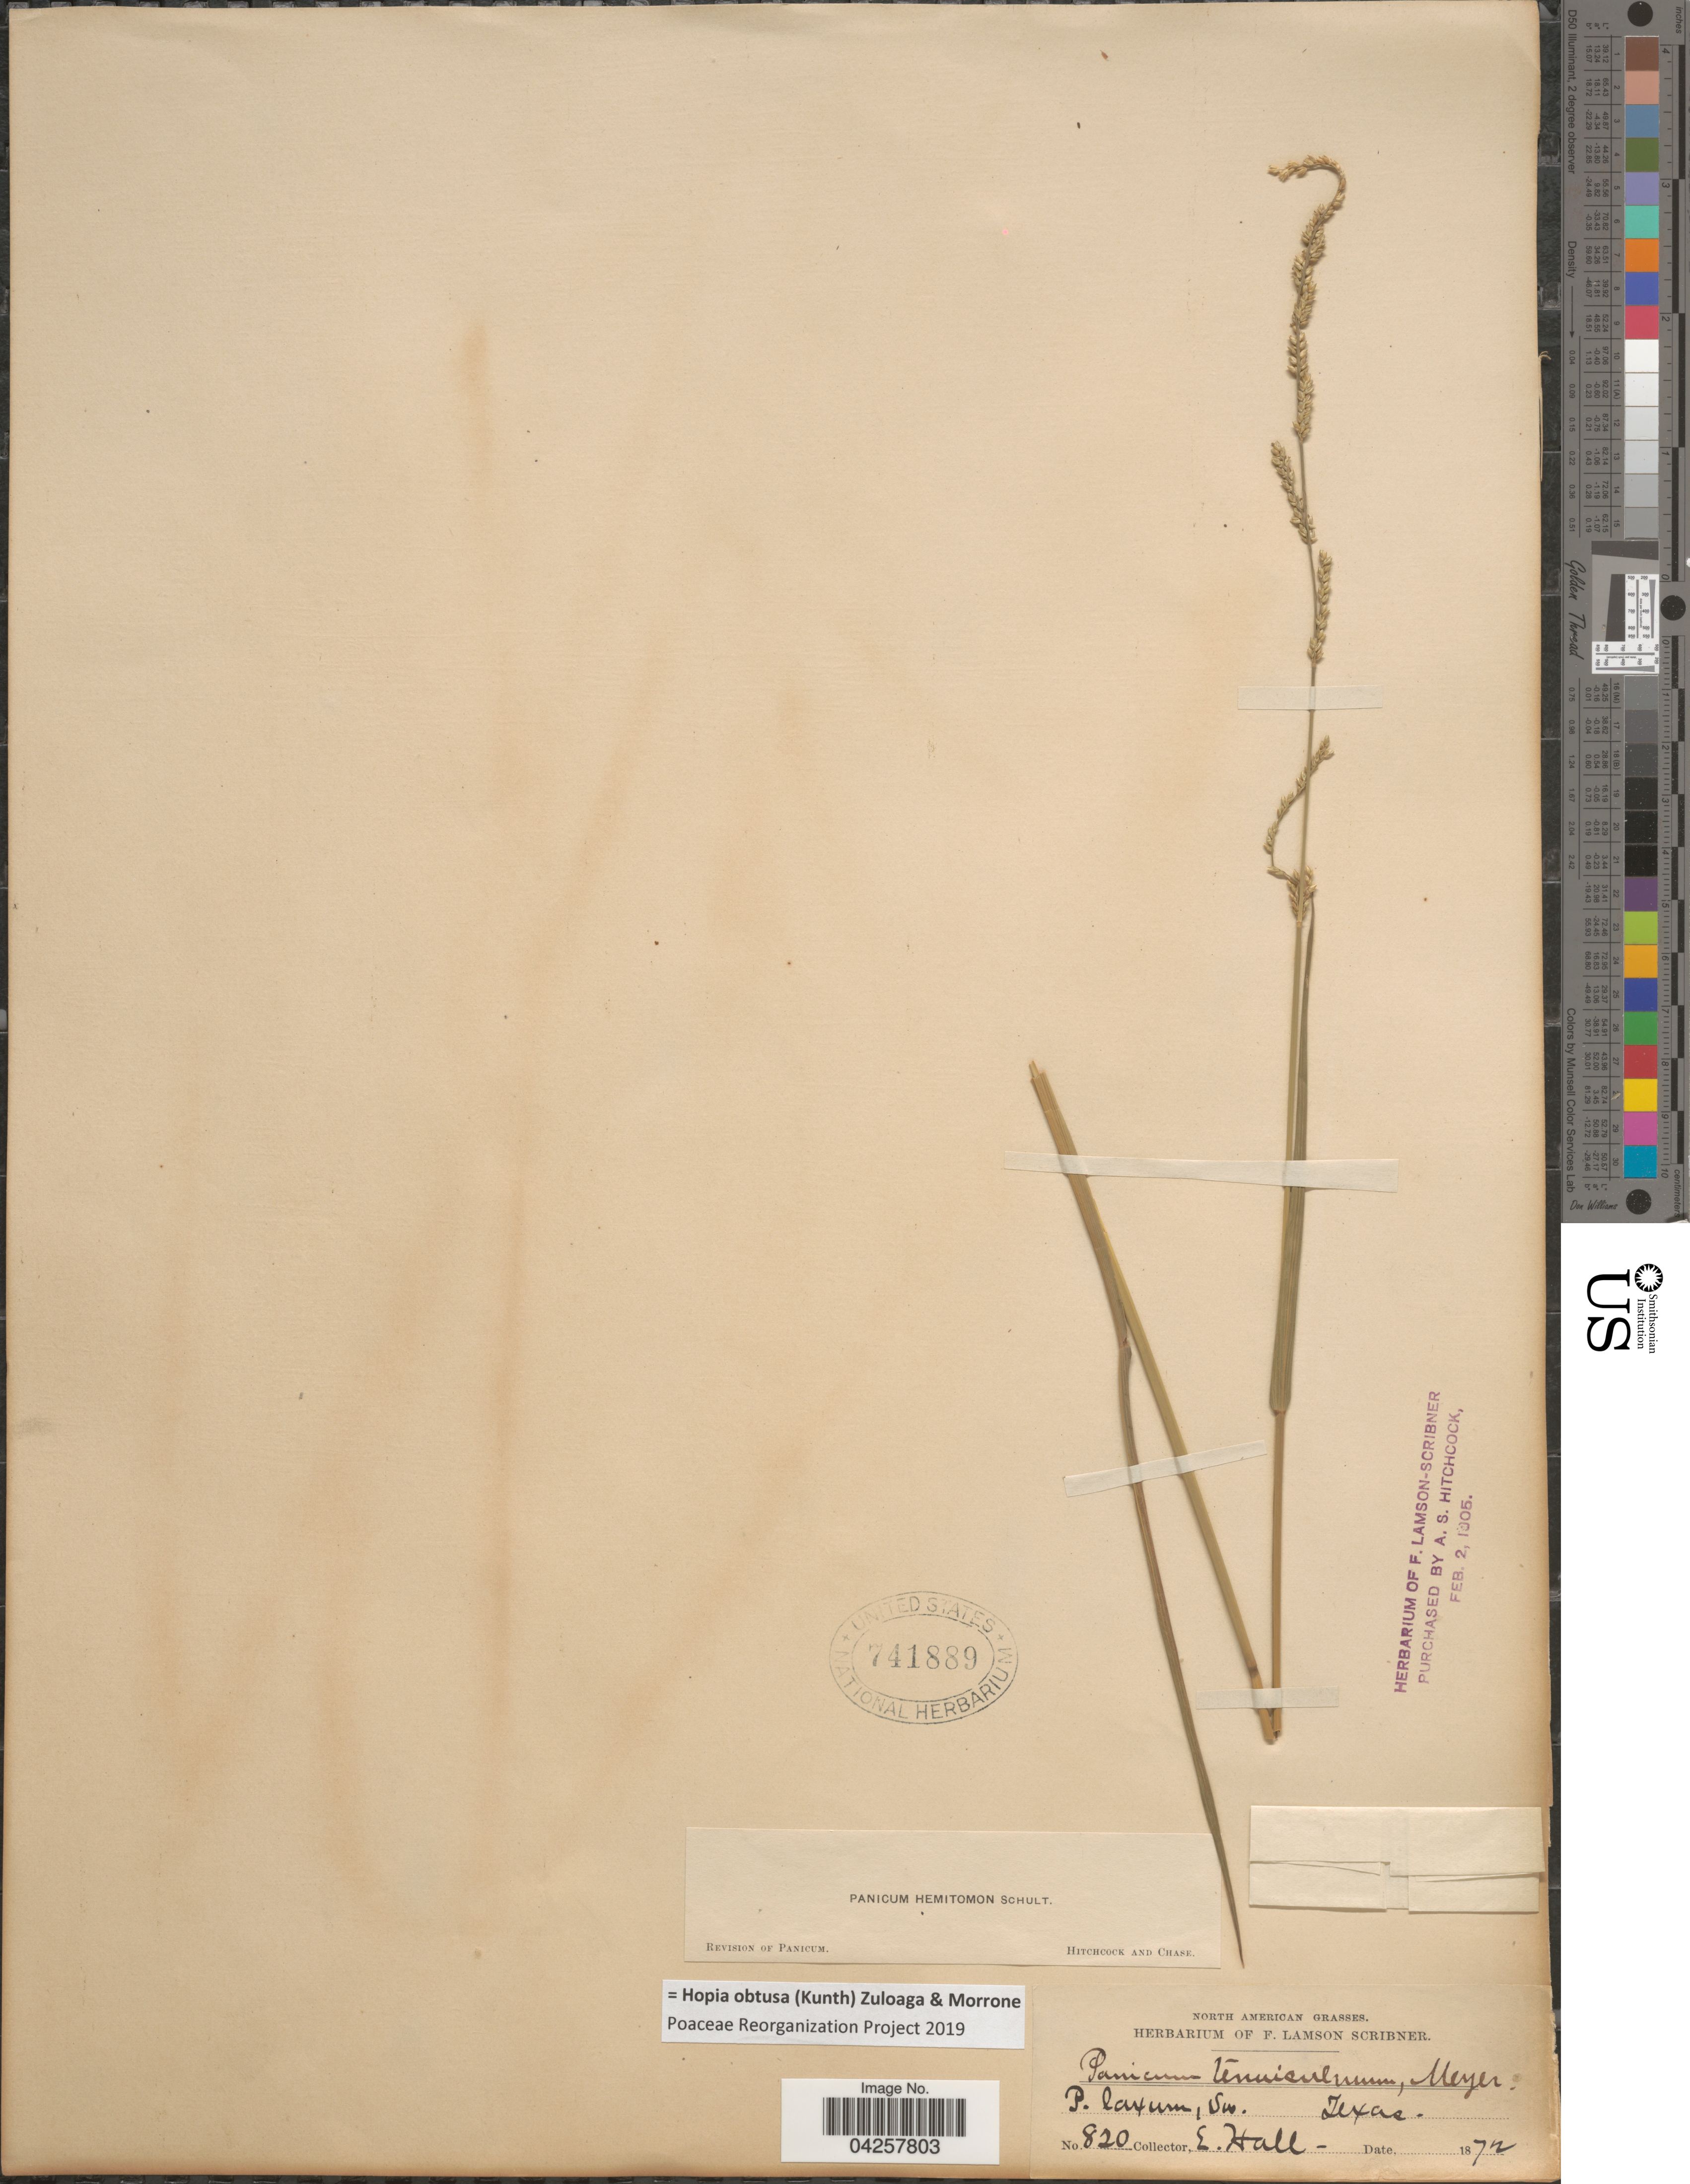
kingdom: Plantae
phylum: Tracheophyta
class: Liliopsida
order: Poales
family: Poaceae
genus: Hopia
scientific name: Hopia obtusa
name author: (Kunth) Zuloaga & Morrone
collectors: E. Hall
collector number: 820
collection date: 1872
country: United States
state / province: Texas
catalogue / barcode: US 741889